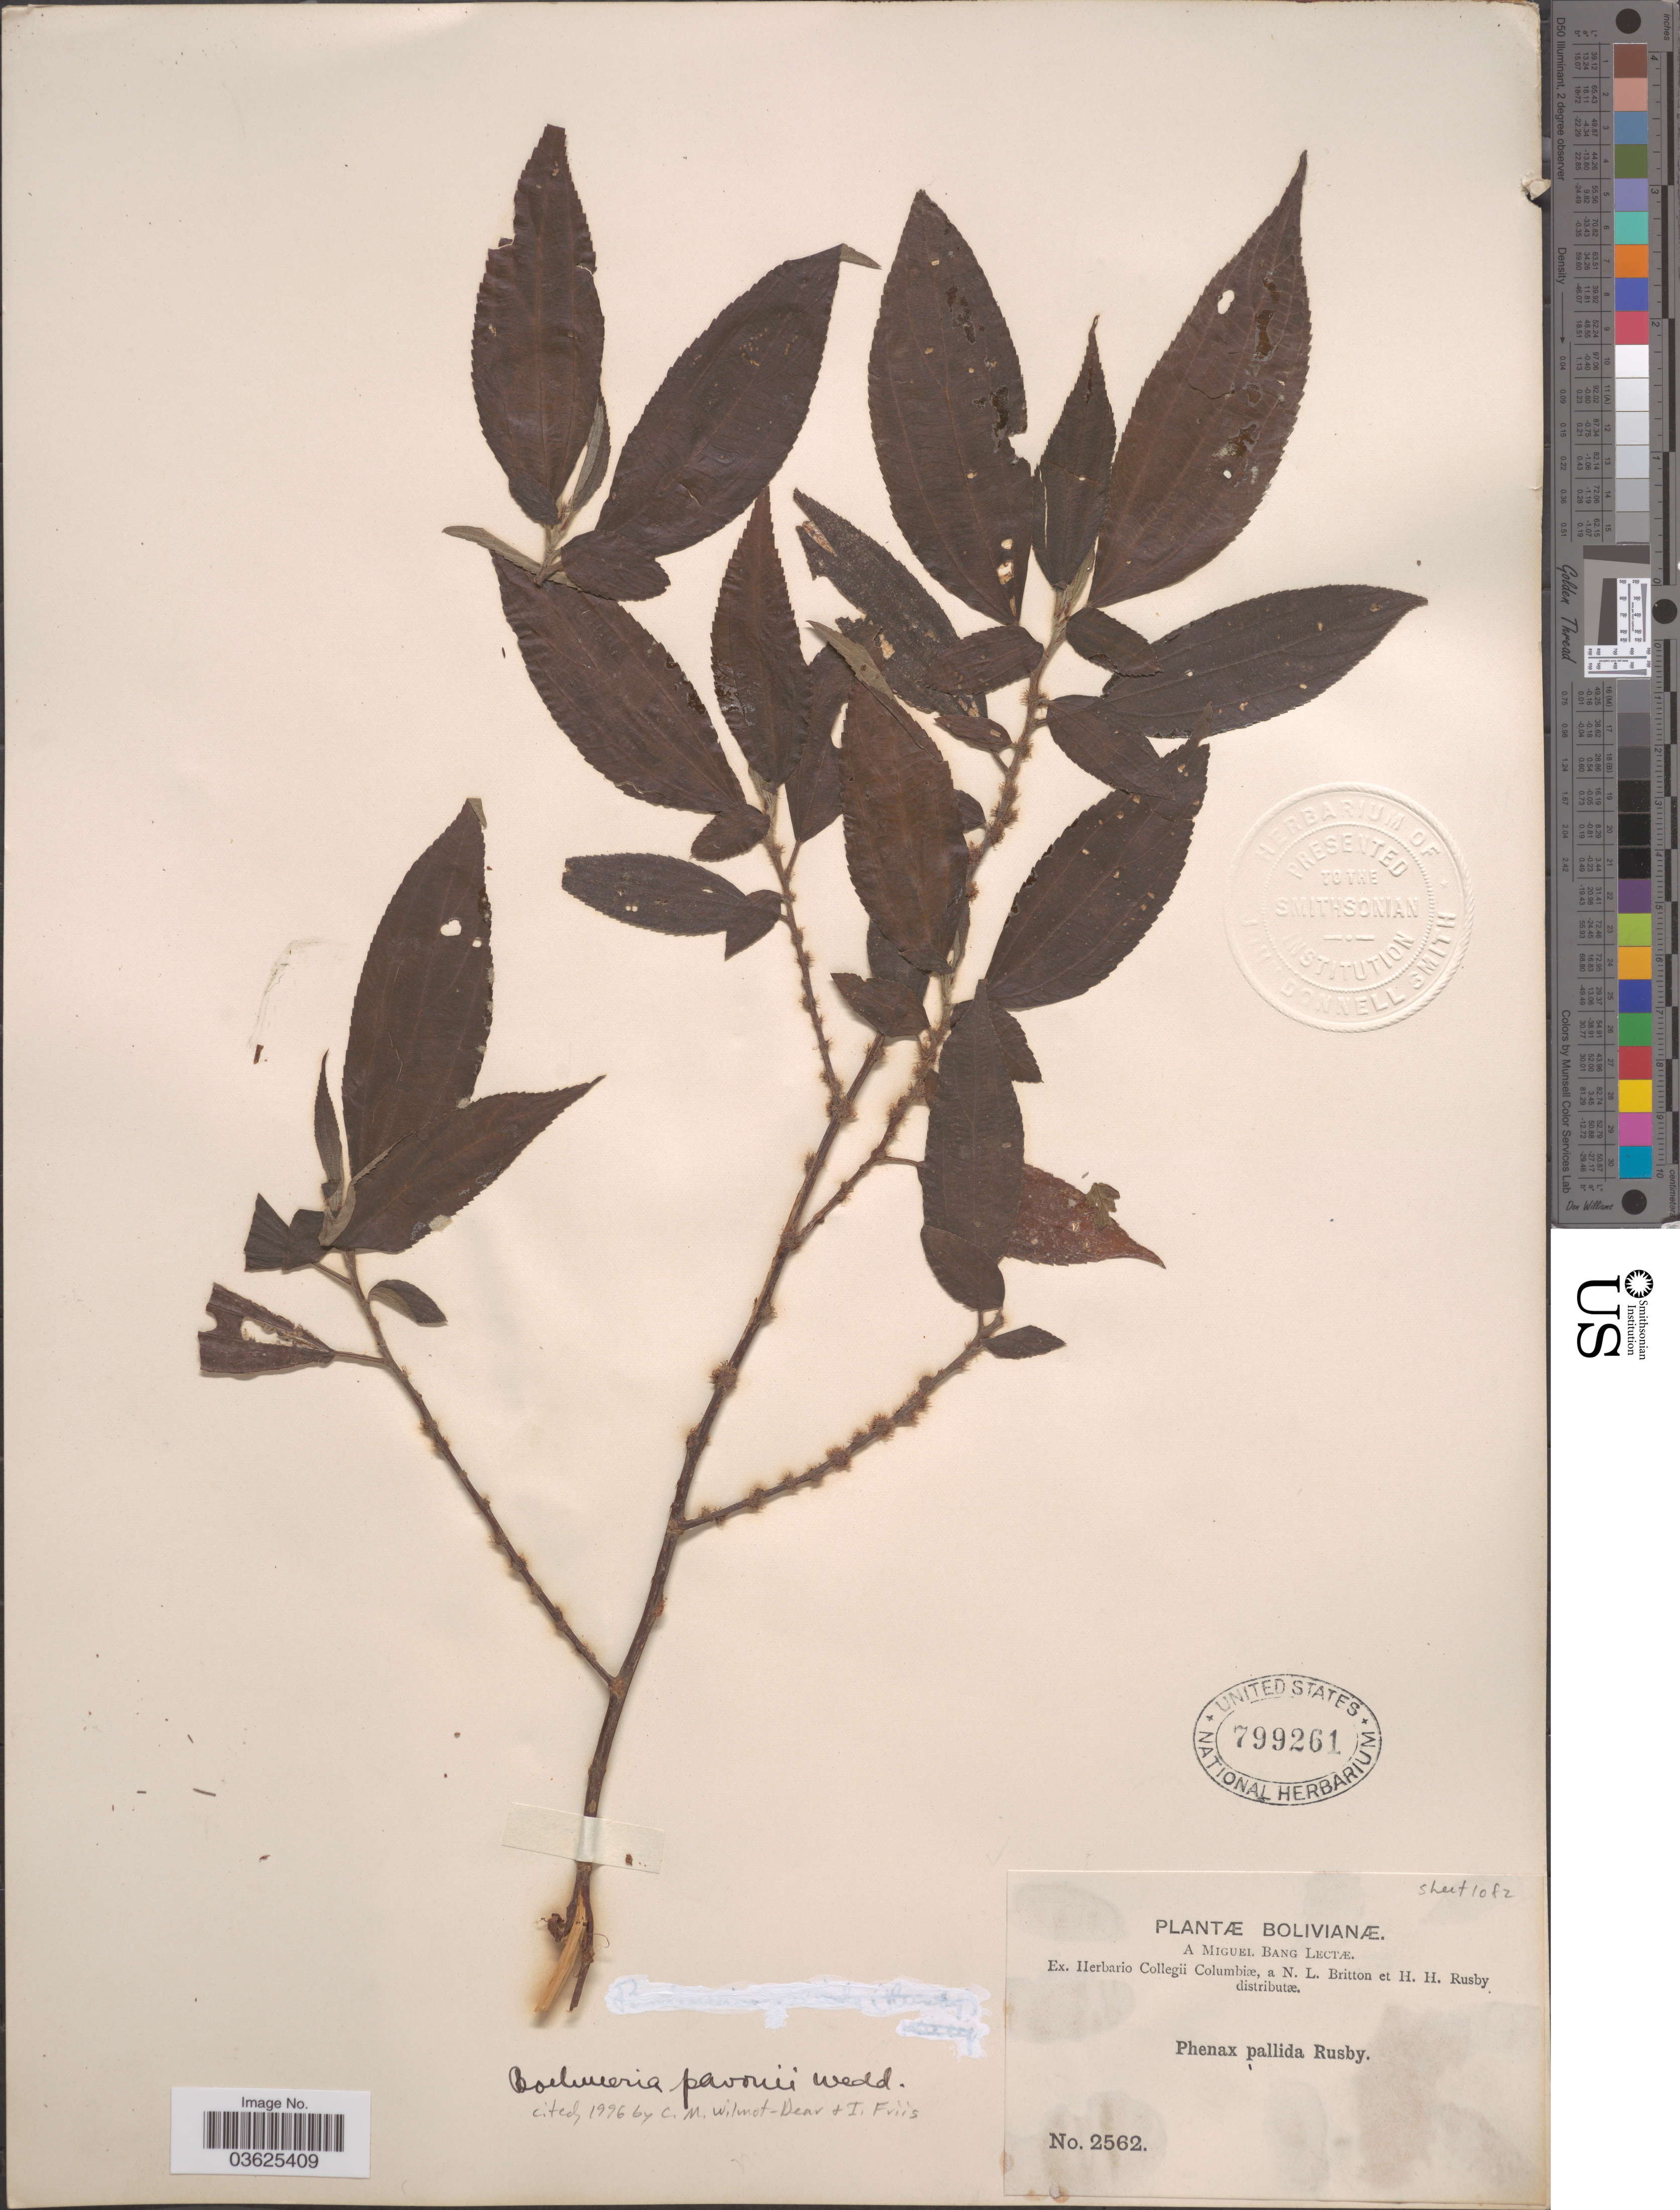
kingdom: Plantae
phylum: Tracheophyta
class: Magnoliopsida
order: Rosales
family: Urticaceae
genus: Boehmeria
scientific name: Boehmeria pavonii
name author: Wedd.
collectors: M. Bang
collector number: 2562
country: Bolivia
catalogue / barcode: US 799261